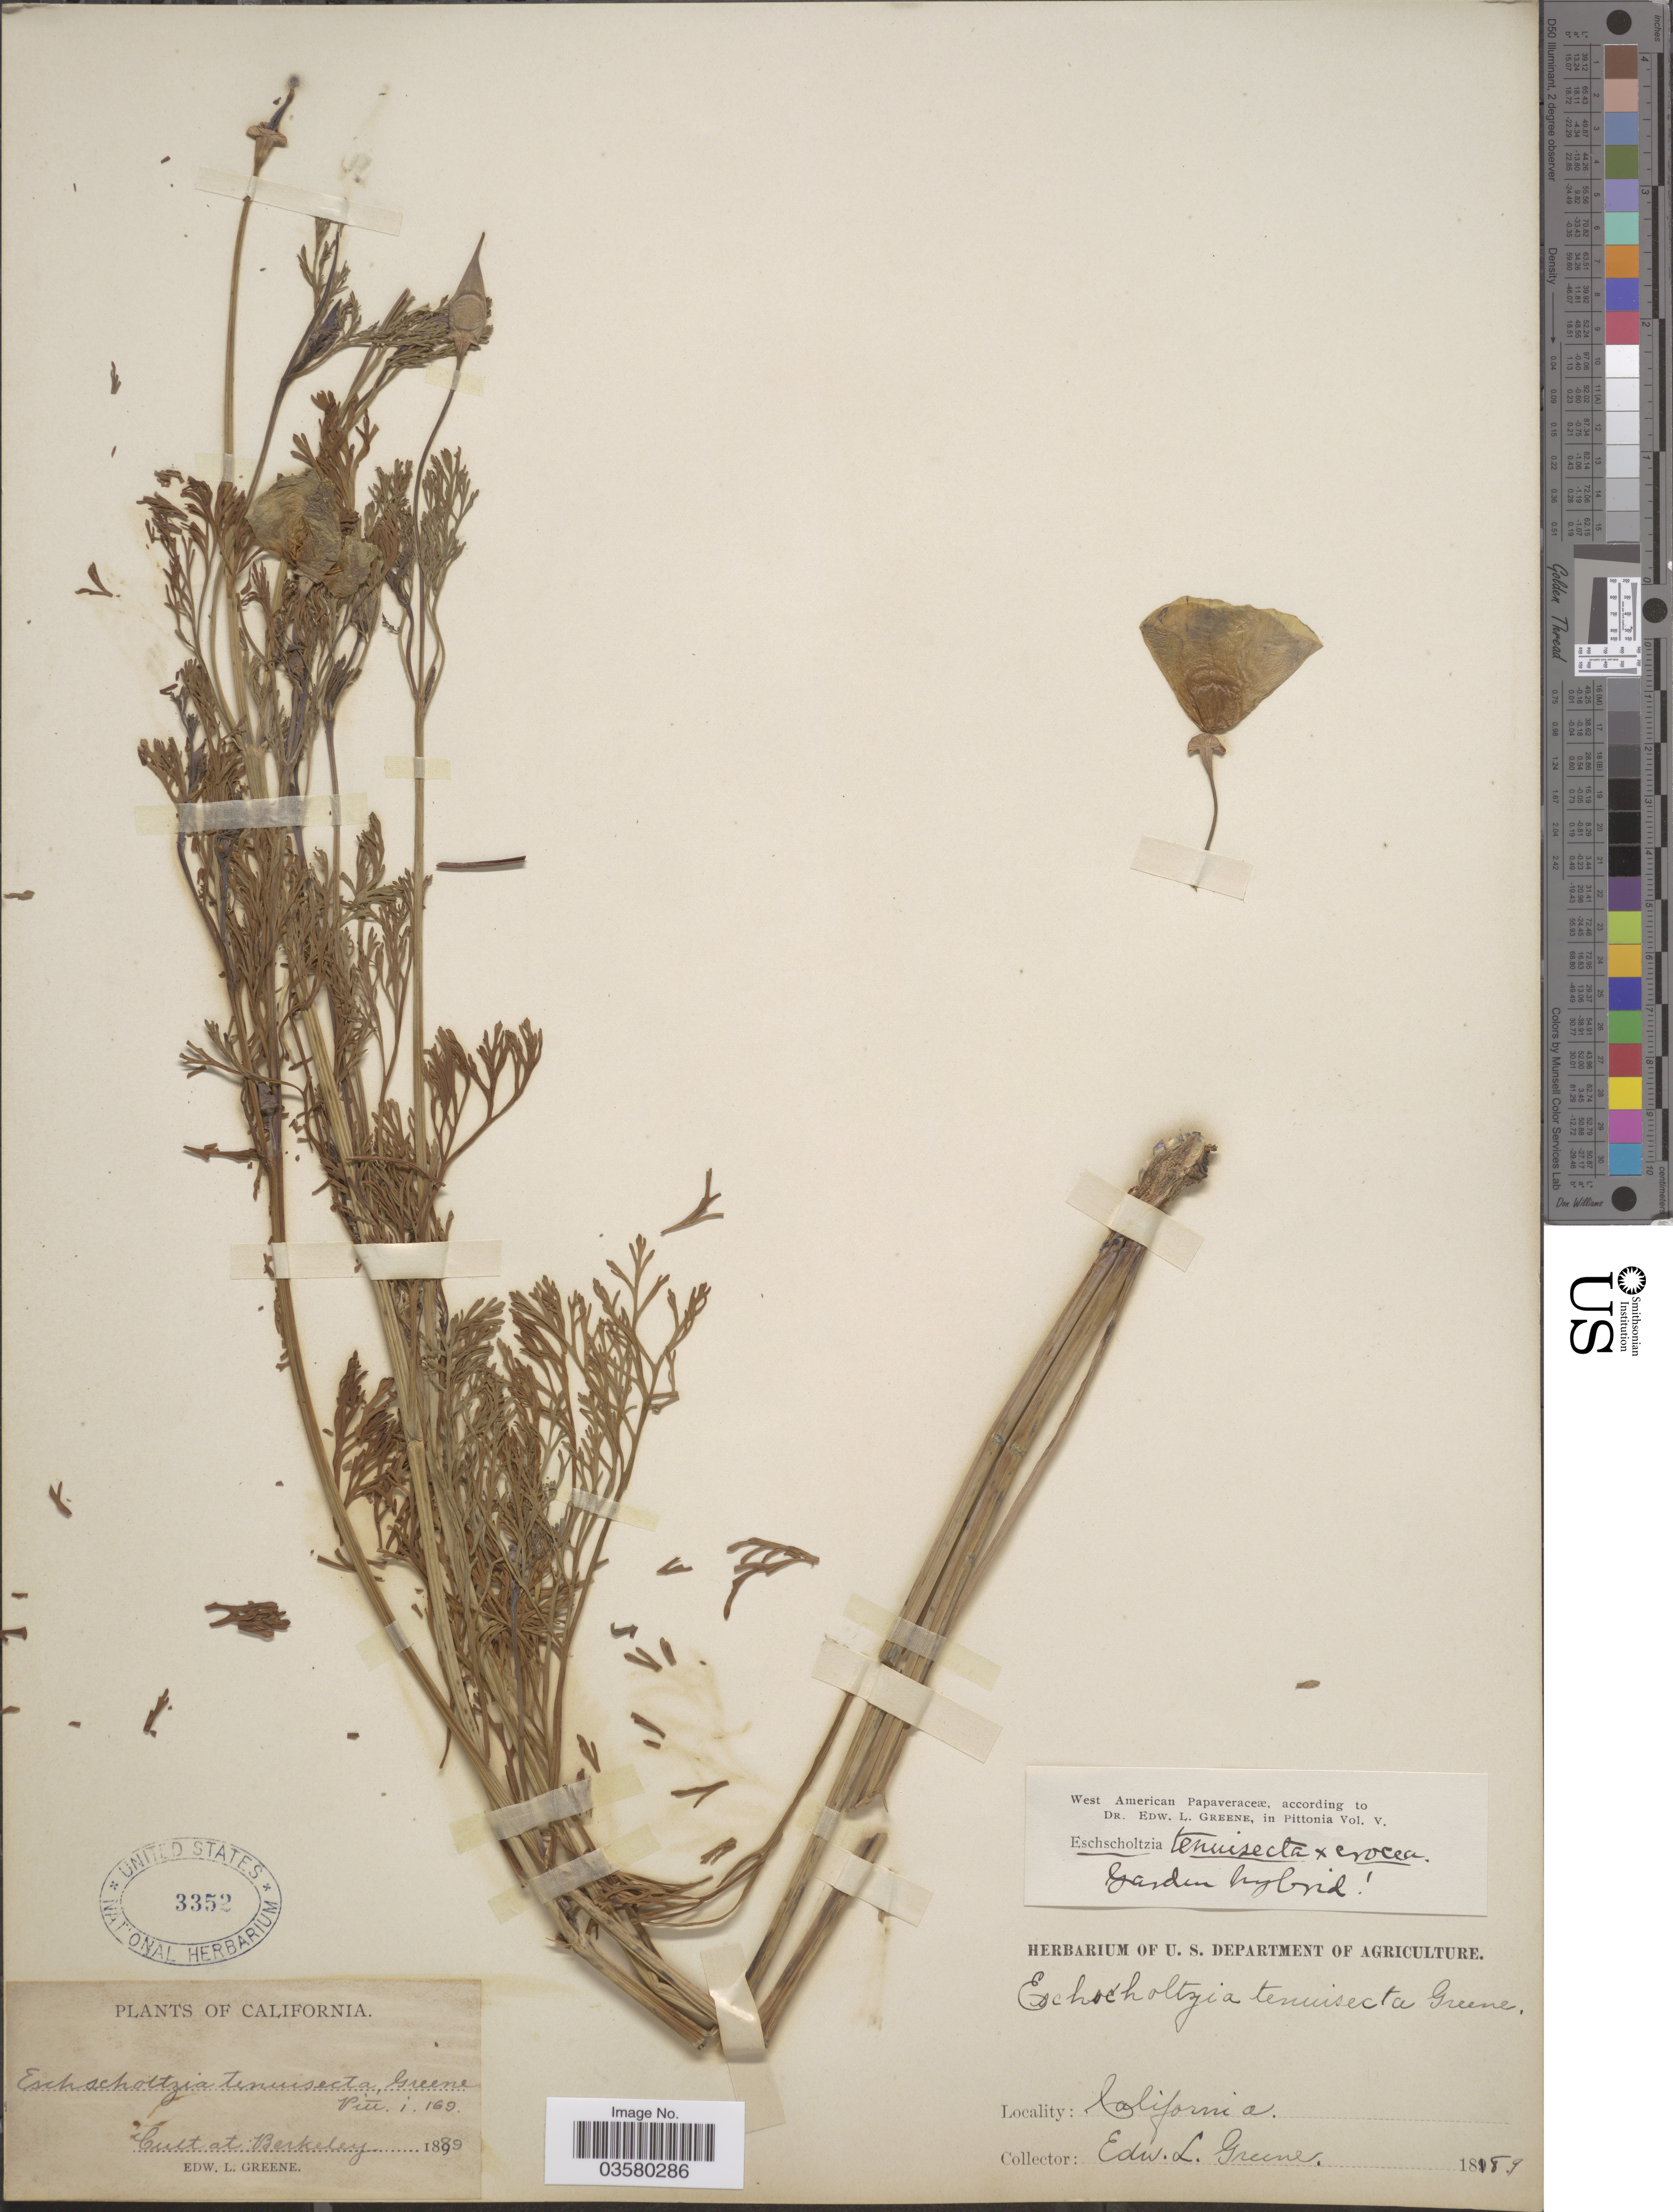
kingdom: Plantae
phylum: Tracheophyta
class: Magnoliopsida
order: Ranunculales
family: Papaveraceae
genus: Eschscholzia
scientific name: Eschscholzia californica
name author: Cham.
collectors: E. L. Greene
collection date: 1889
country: United States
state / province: California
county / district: Alameda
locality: Cult at Berkeley.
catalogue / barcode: US 3352